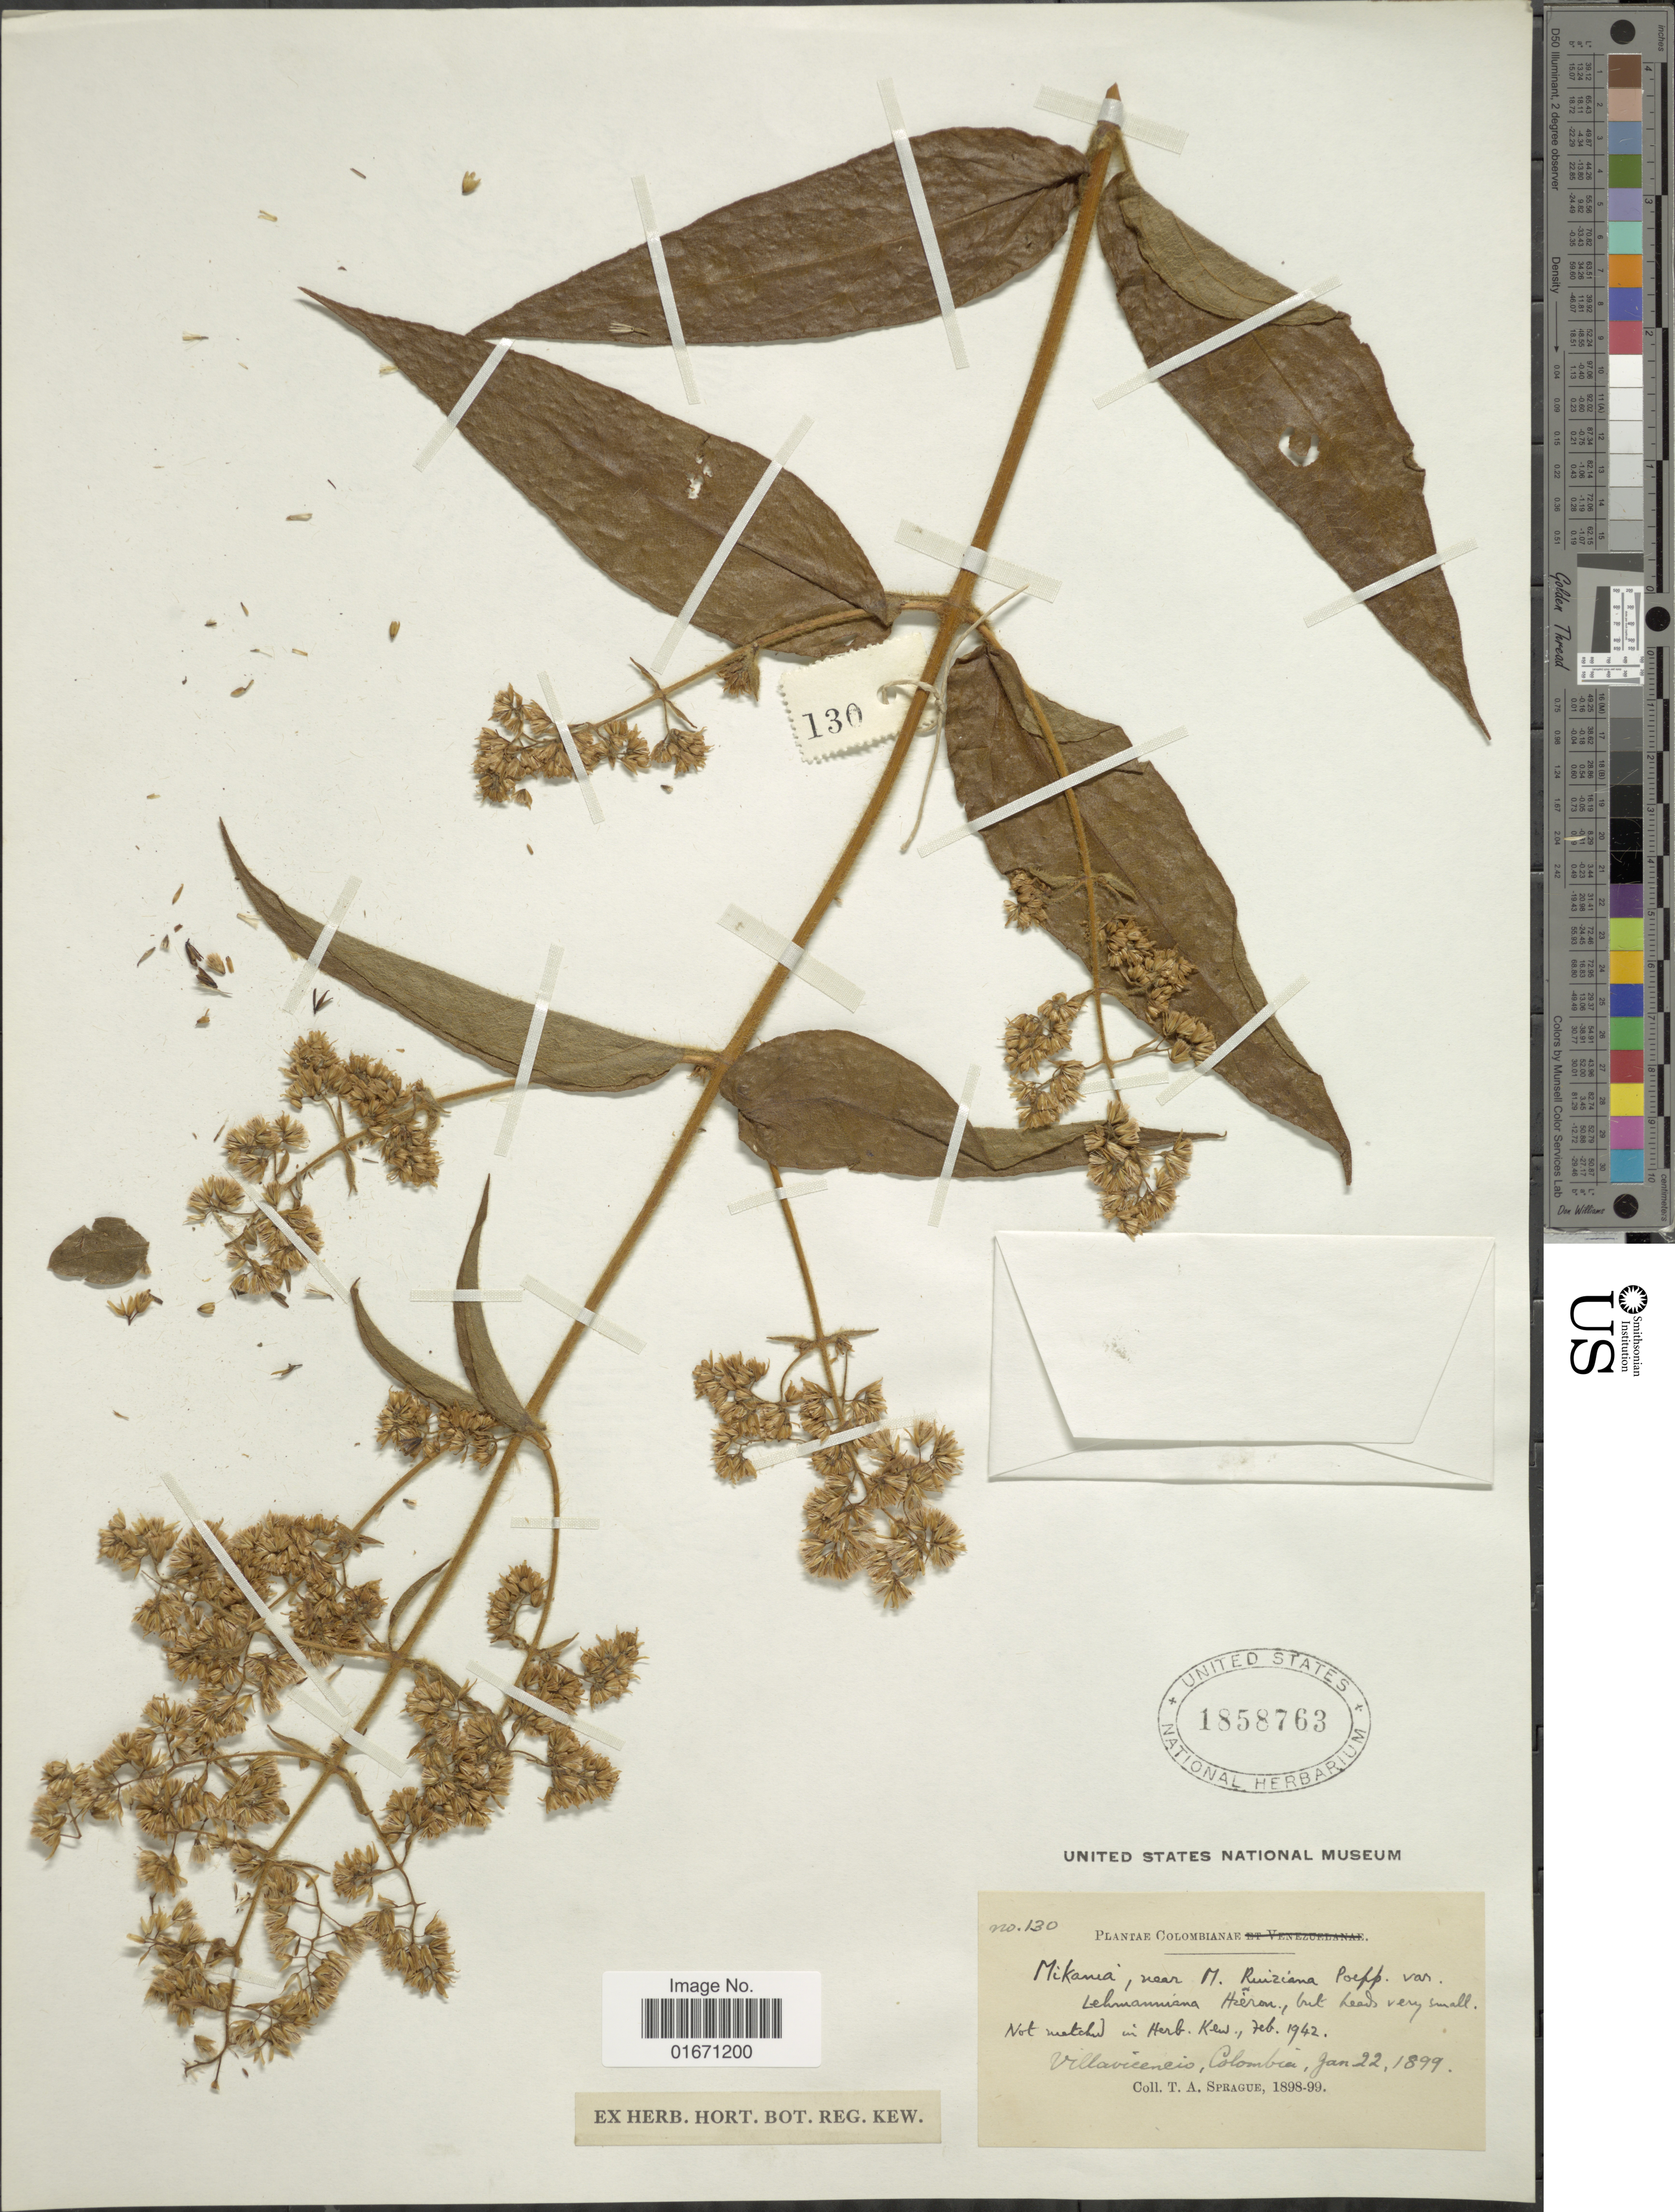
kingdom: Plantae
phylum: Tracheophyta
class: Magnoliopsida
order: Asterales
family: Asteraceae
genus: Mikania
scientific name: Mikania banisteriae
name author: DC.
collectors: T. A. Sprague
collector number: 130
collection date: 1899-01-22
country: Colombia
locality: Villavicencio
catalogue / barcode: US 1858763